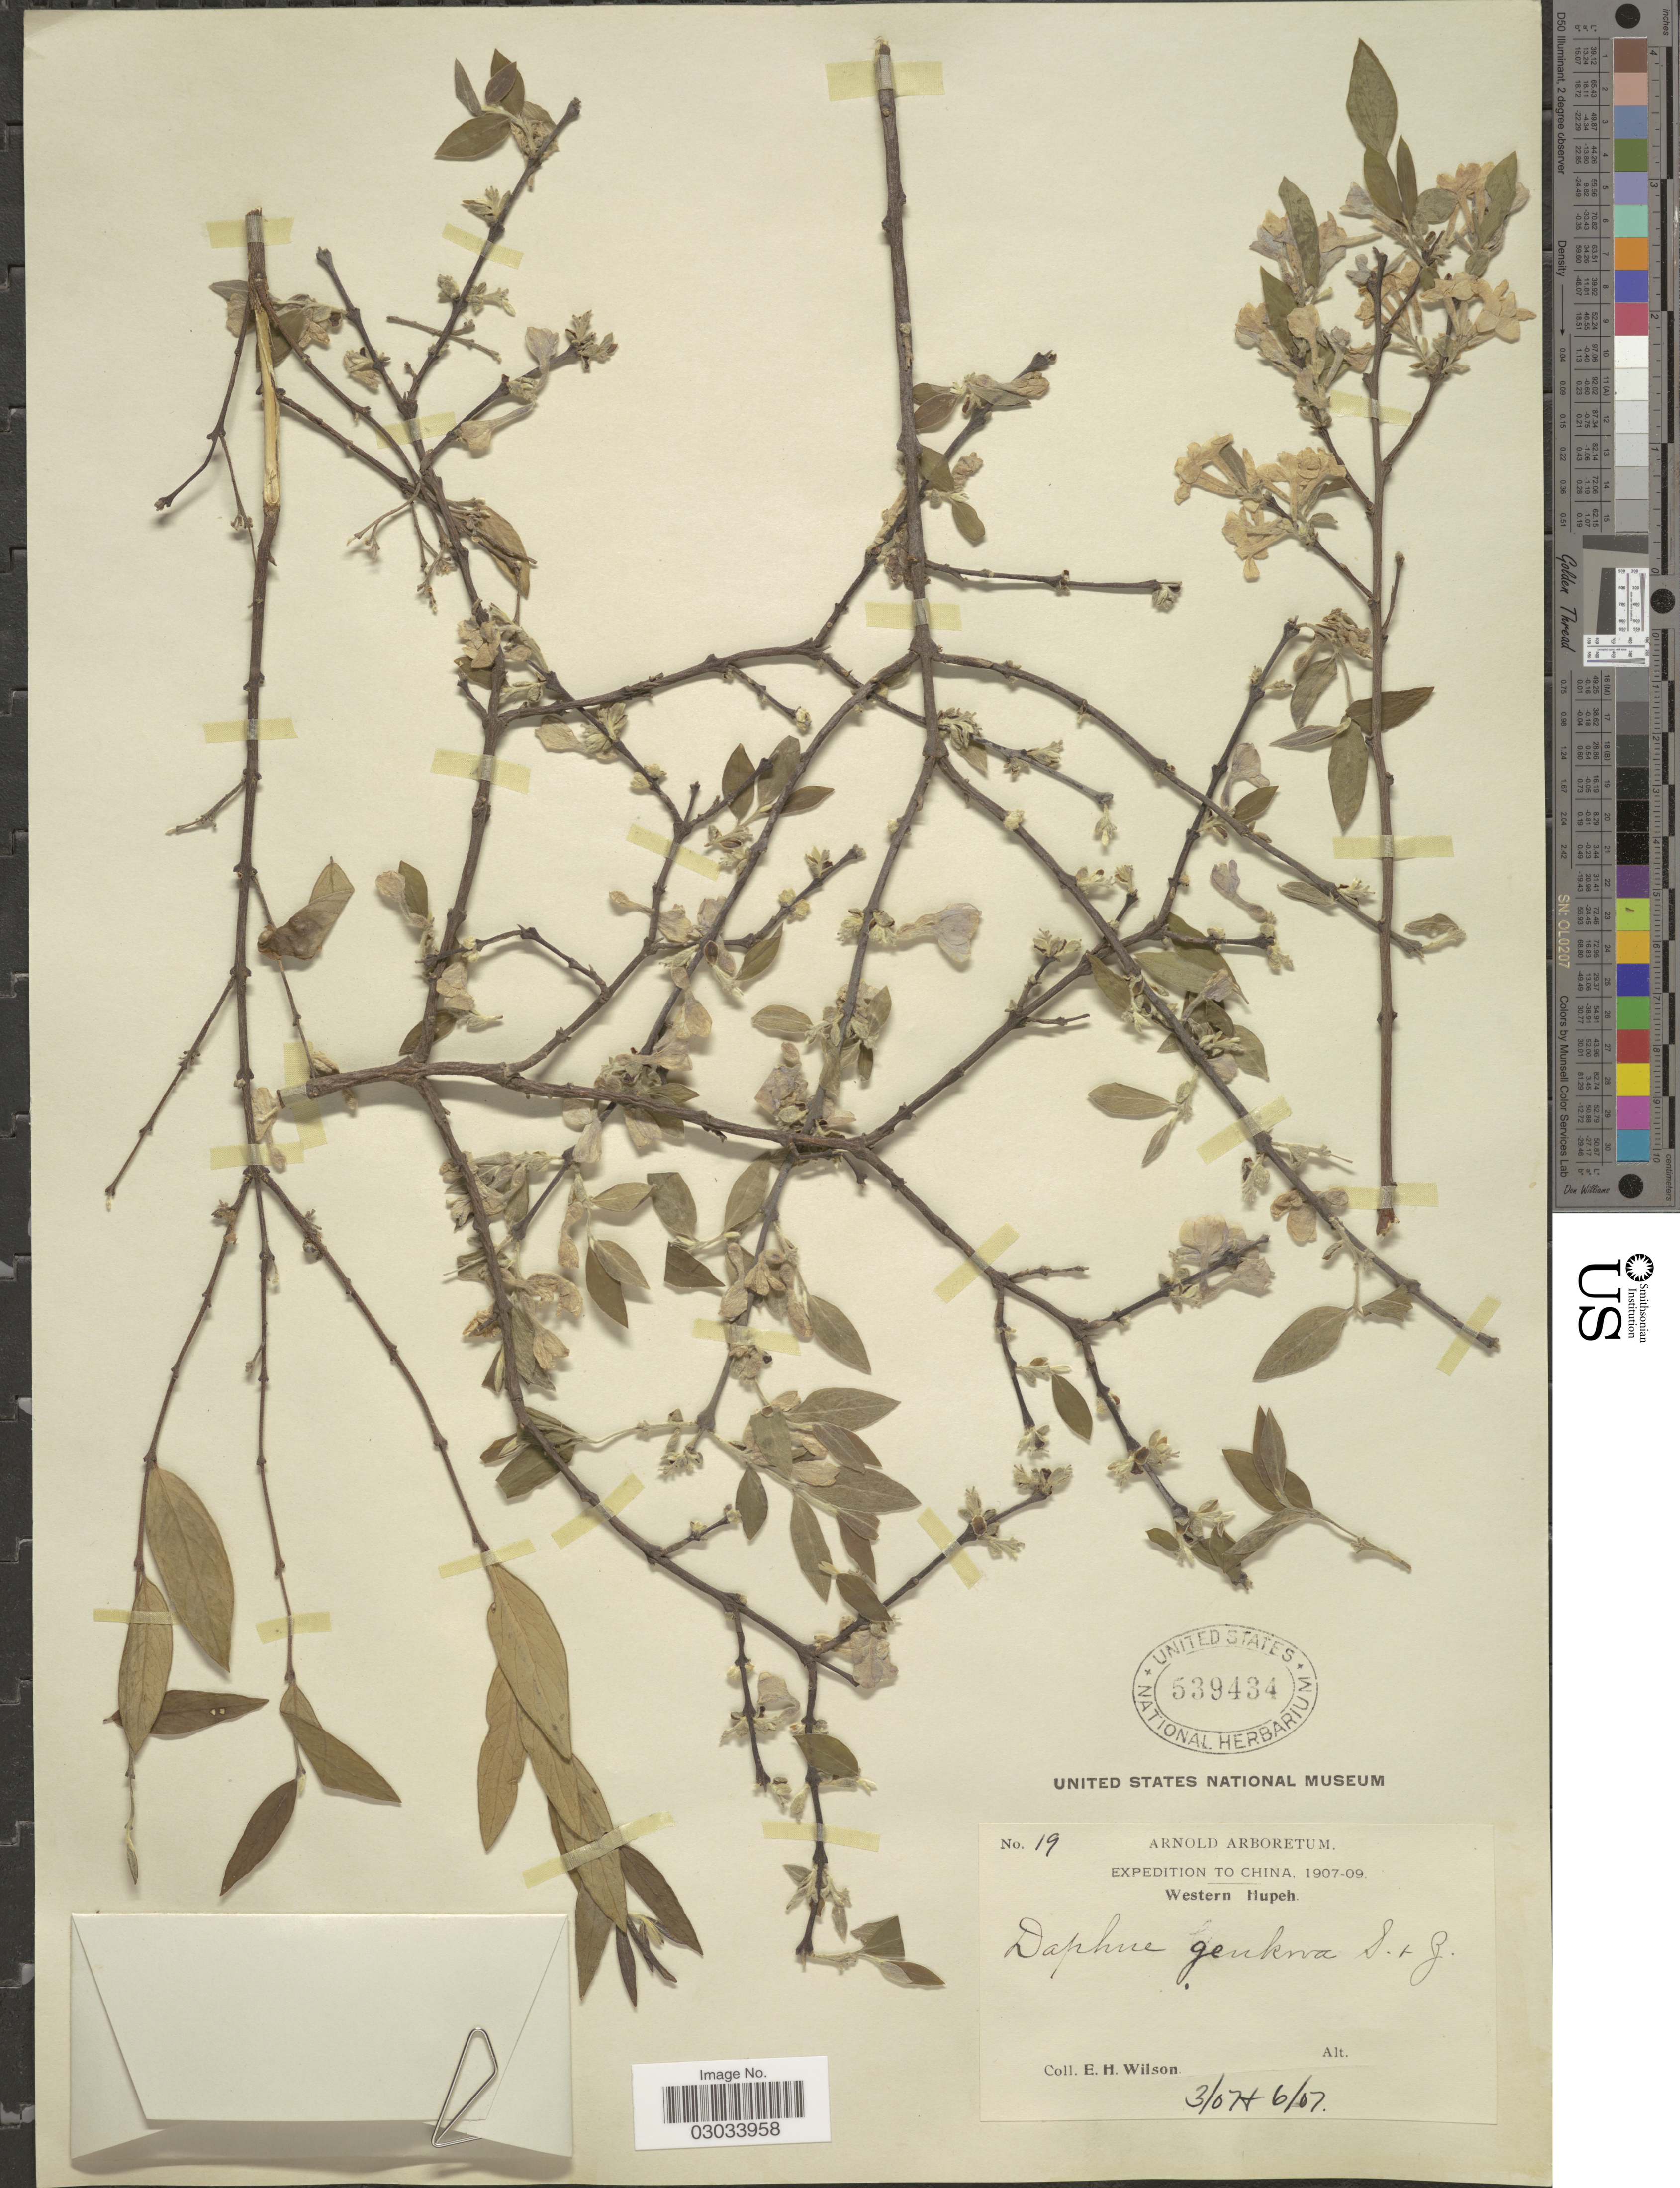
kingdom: Plantae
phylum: Tracheophyta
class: Magnoliopsida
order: Malvales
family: Thymelaeaceae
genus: Daphne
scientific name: Daphne genkwa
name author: Siebold & Zucc.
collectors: E. Wilson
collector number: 19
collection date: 1907-03/1907-06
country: China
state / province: Hubei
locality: Western Hupeh.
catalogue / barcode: US 539434